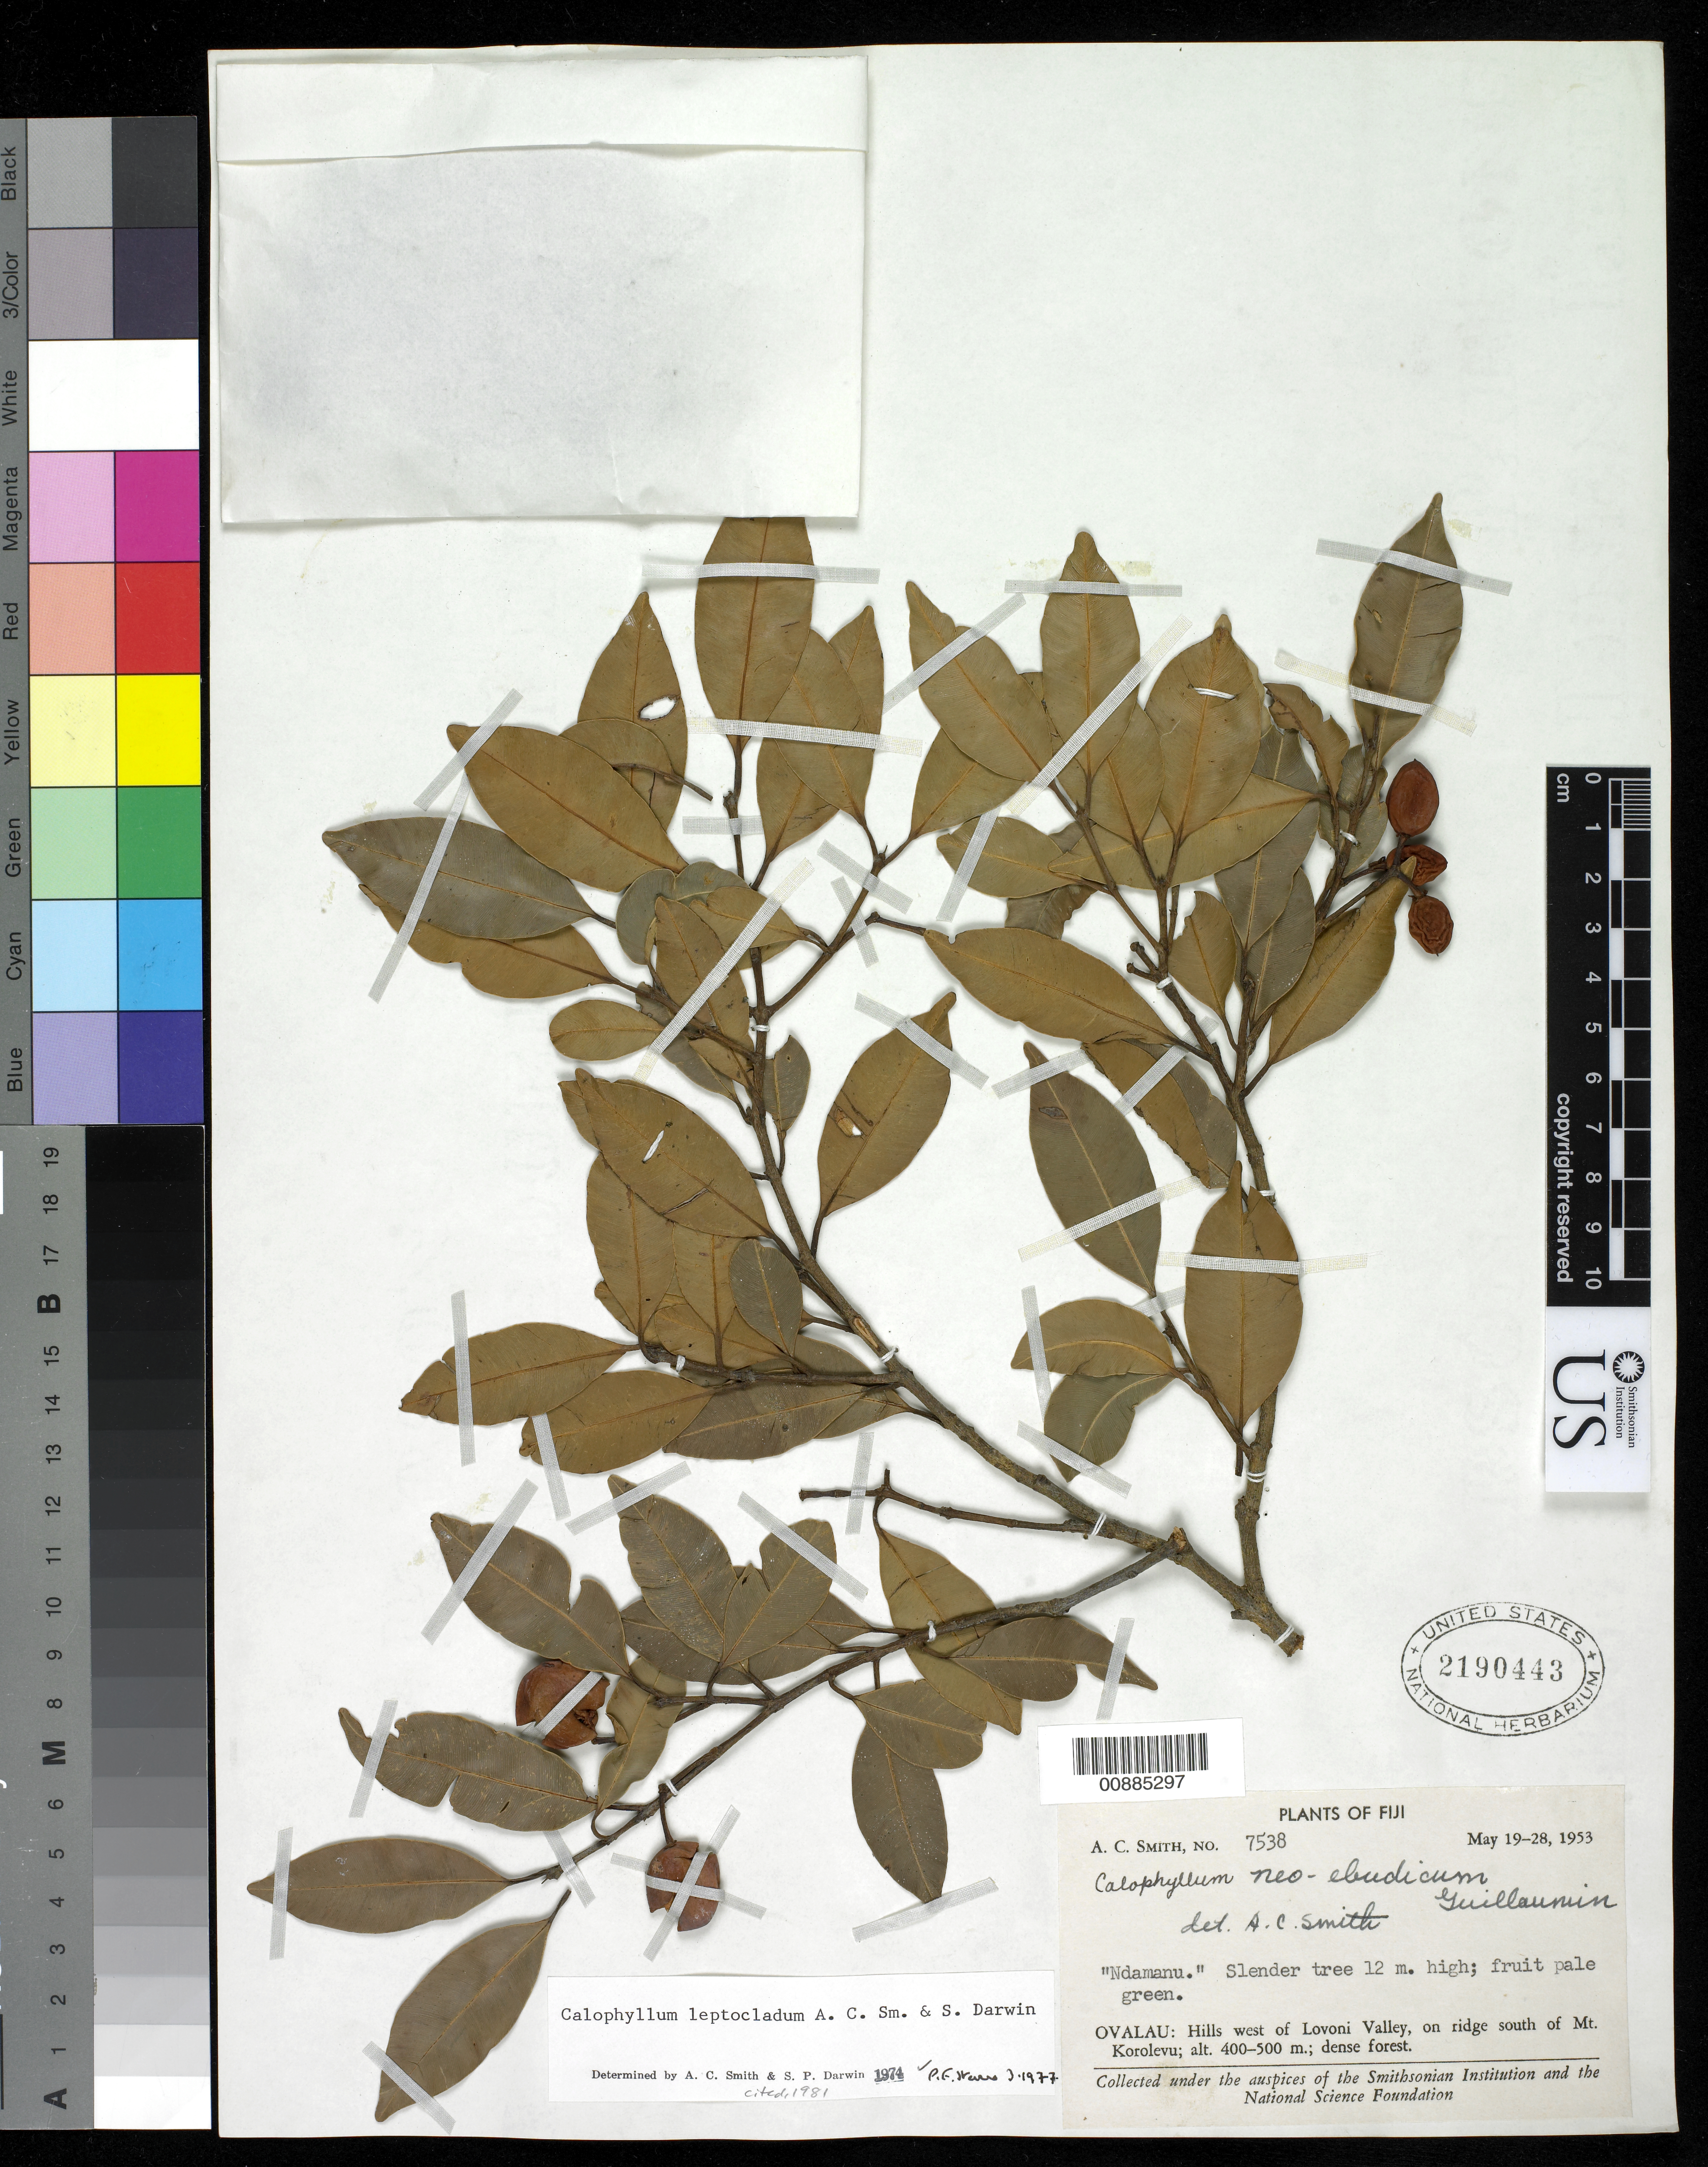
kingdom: Plantae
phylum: Tracheophyta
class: Magnoliopsida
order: Malpighiales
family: Calophyllaceae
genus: Calophyllum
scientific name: Calophyllum leptocladum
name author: A.C. Sm. & S.P. Darwin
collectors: C. A. Smith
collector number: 7538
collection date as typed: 19 May 1953 to 28 May 1953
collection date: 1953-05-19/1953-05-28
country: Fiji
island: Ovalau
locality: Hills west of Lovoni Valley, on ridge south of Mt. Korolevu.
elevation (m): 400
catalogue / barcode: US 2190443